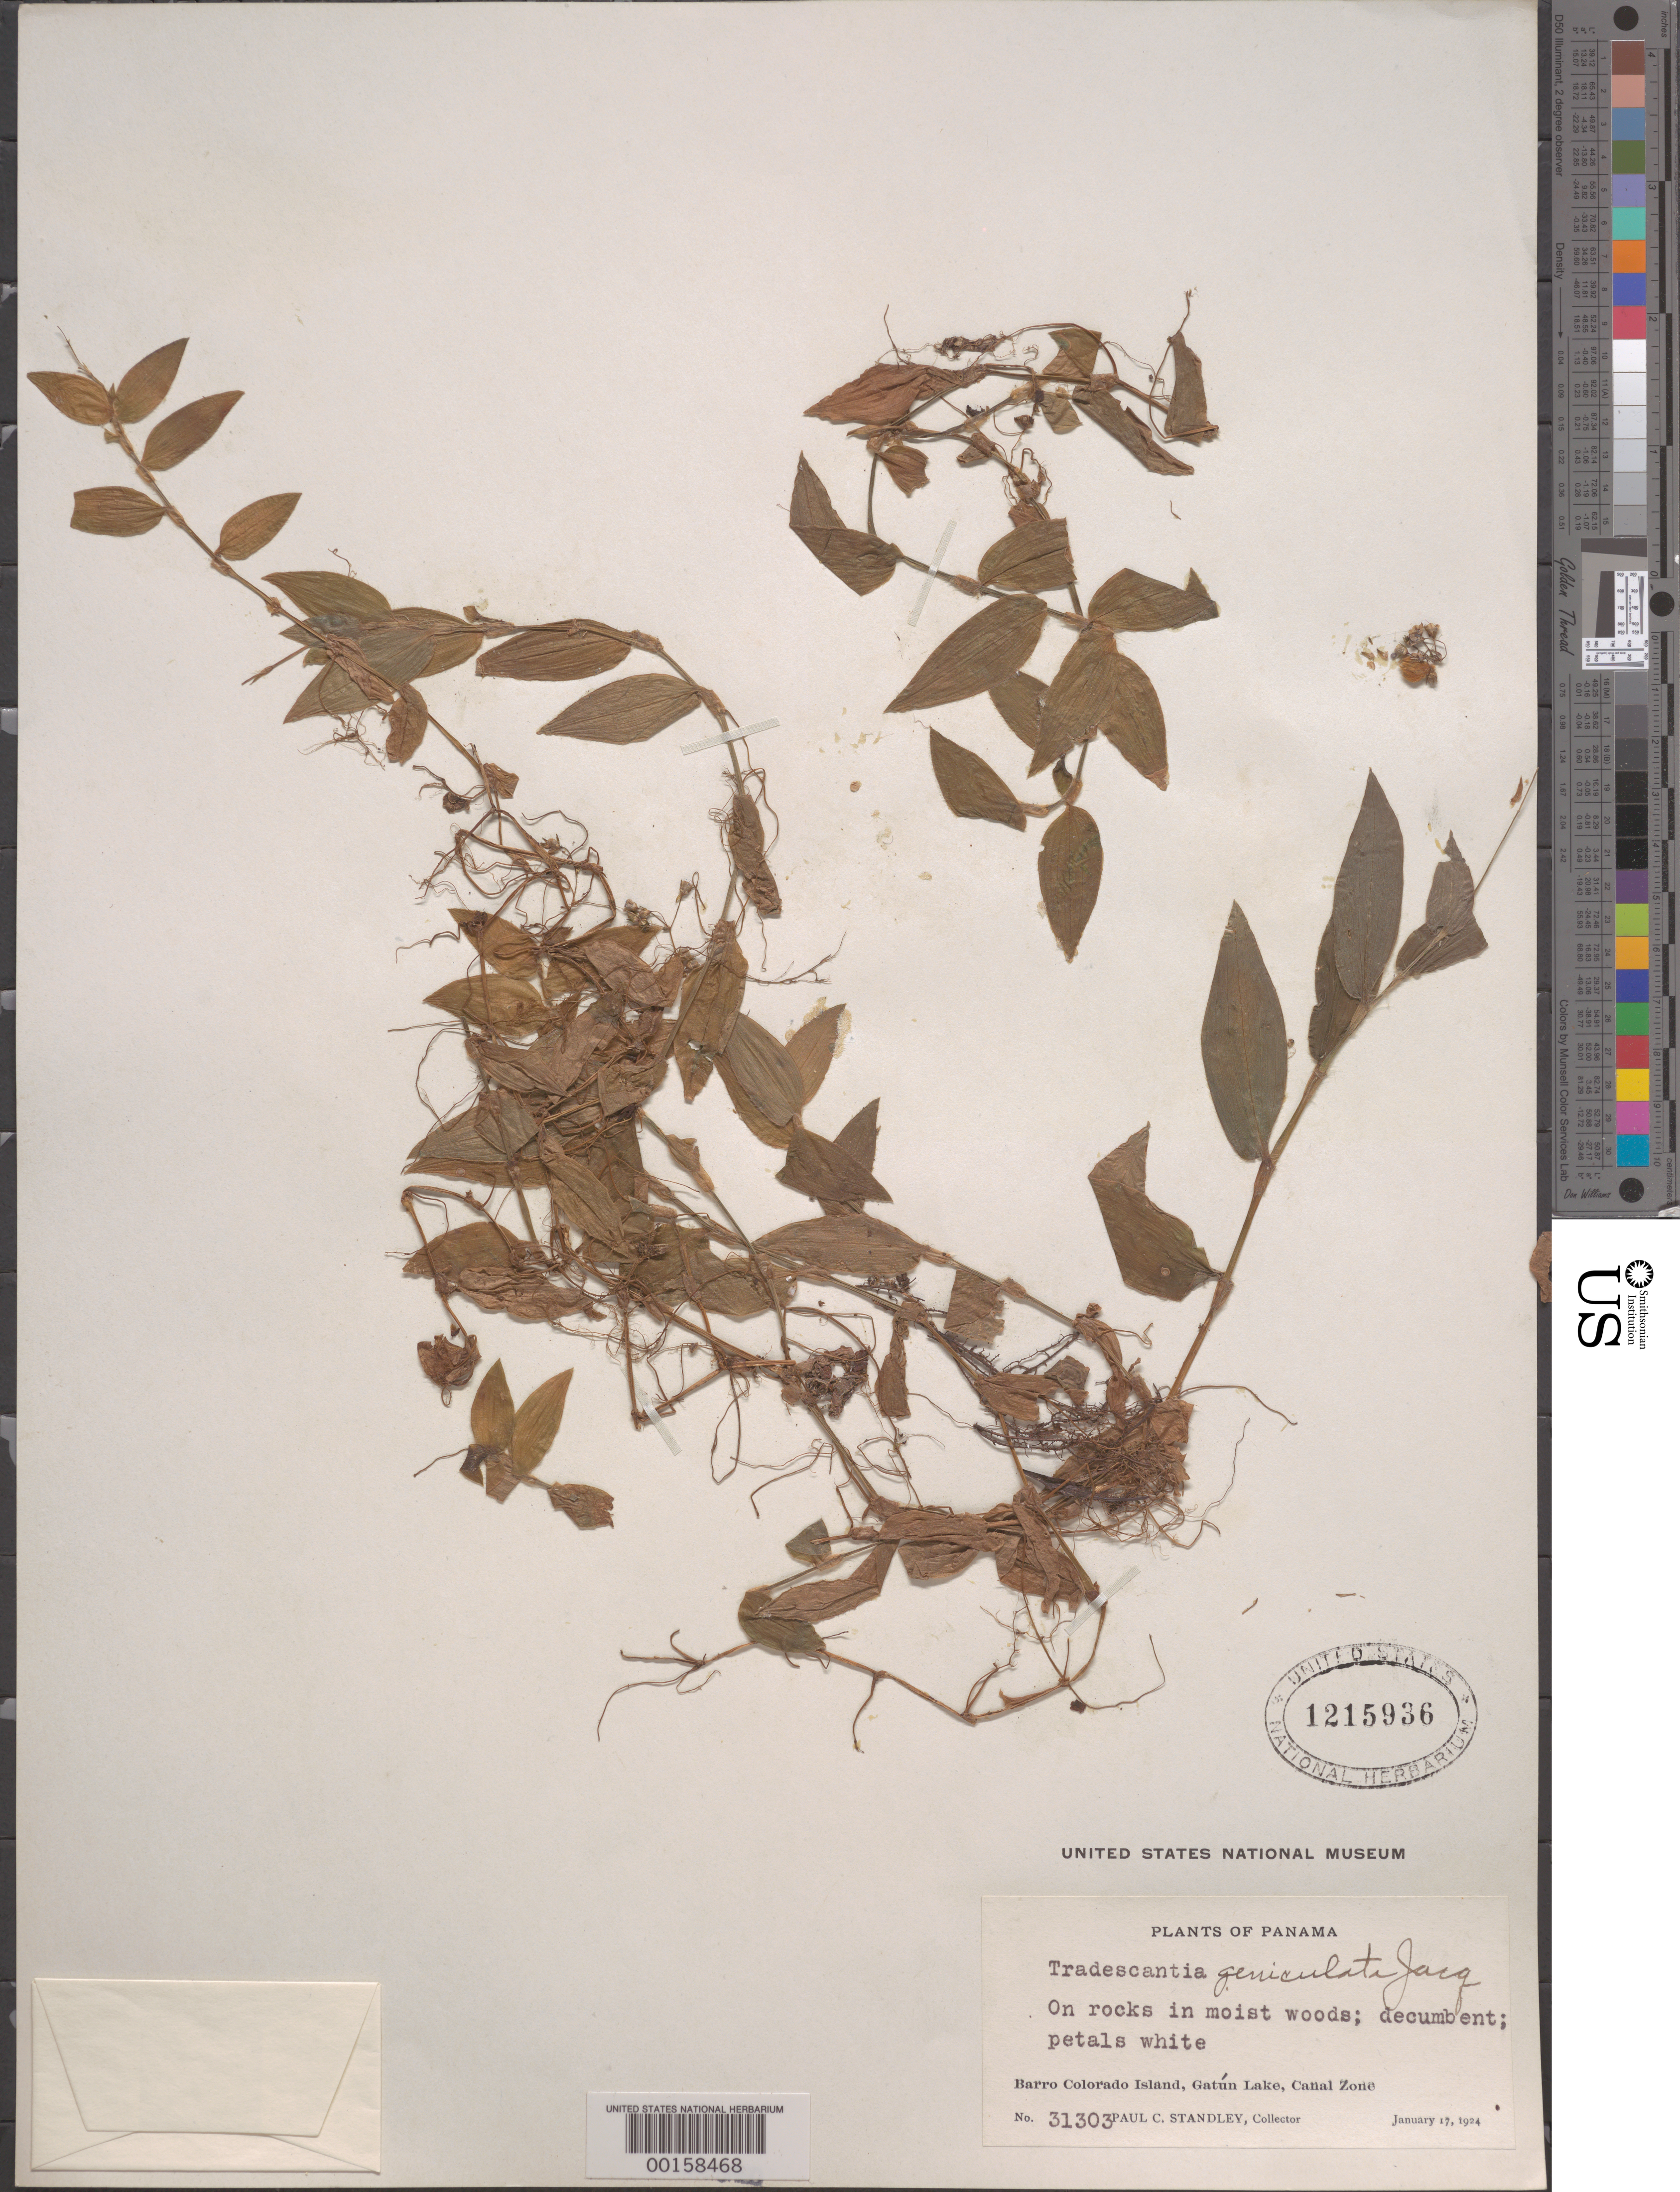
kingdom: Plantae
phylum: Tracheophyta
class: Liliopsida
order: Commelinales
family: Commelinaceae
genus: Gibasis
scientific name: Gibasis geniculata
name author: (Jacq.) Rohweder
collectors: P. C. Standley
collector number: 31303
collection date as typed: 17 Jan 1924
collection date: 1924-01-17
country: Panama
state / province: Panamá Oeste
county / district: Canal Zone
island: Barro Colorado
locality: Gatun Lake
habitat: In rocks, moist woods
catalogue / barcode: US 1215936